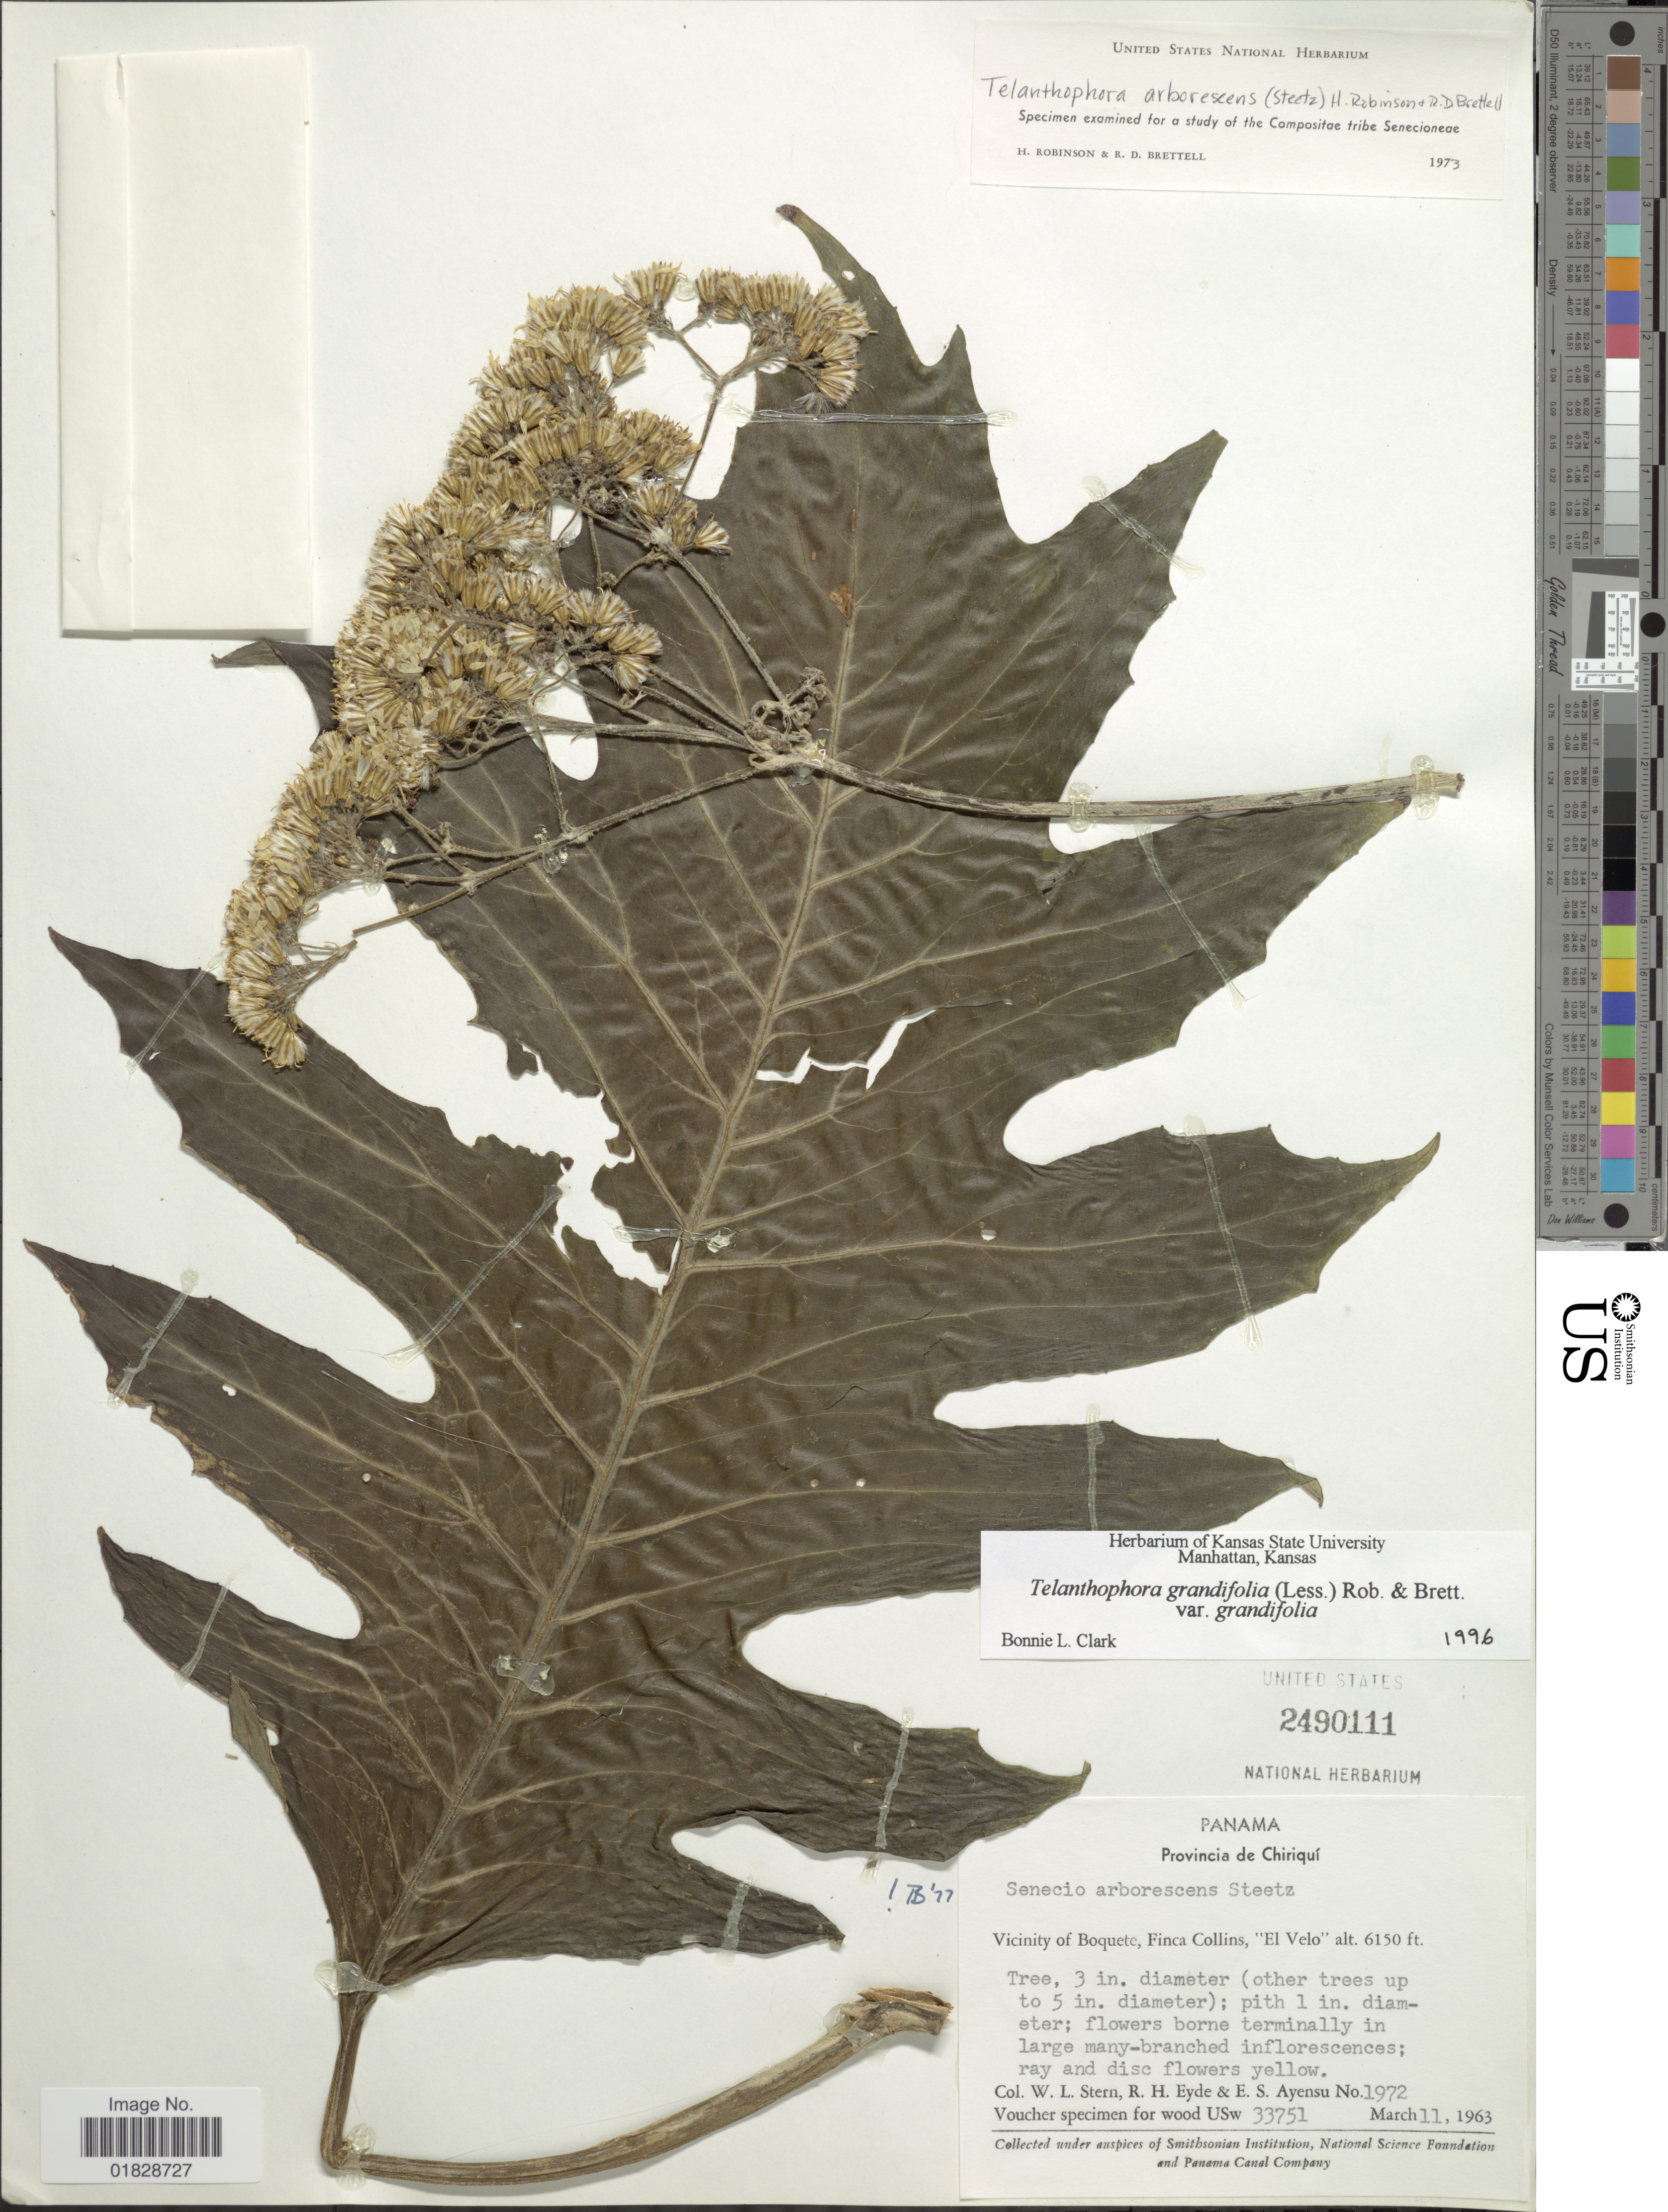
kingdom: Plantae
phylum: Tracheophyta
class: Magnoliopsida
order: Asterales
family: Asteraceae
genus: Telanthophora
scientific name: Telanthophora grandifolia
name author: (Less.) H. Rob. & Brettell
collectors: W. L. Stern, R. H. Eyde & E. S. Ayensu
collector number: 1972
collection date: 1963-03-11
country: Panama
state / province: Chiriqui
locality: Provincia de Chiriquí. Vicinity of Boquete, Finca Collins, "El Velo"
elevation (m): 1875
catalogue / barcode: US 2490111